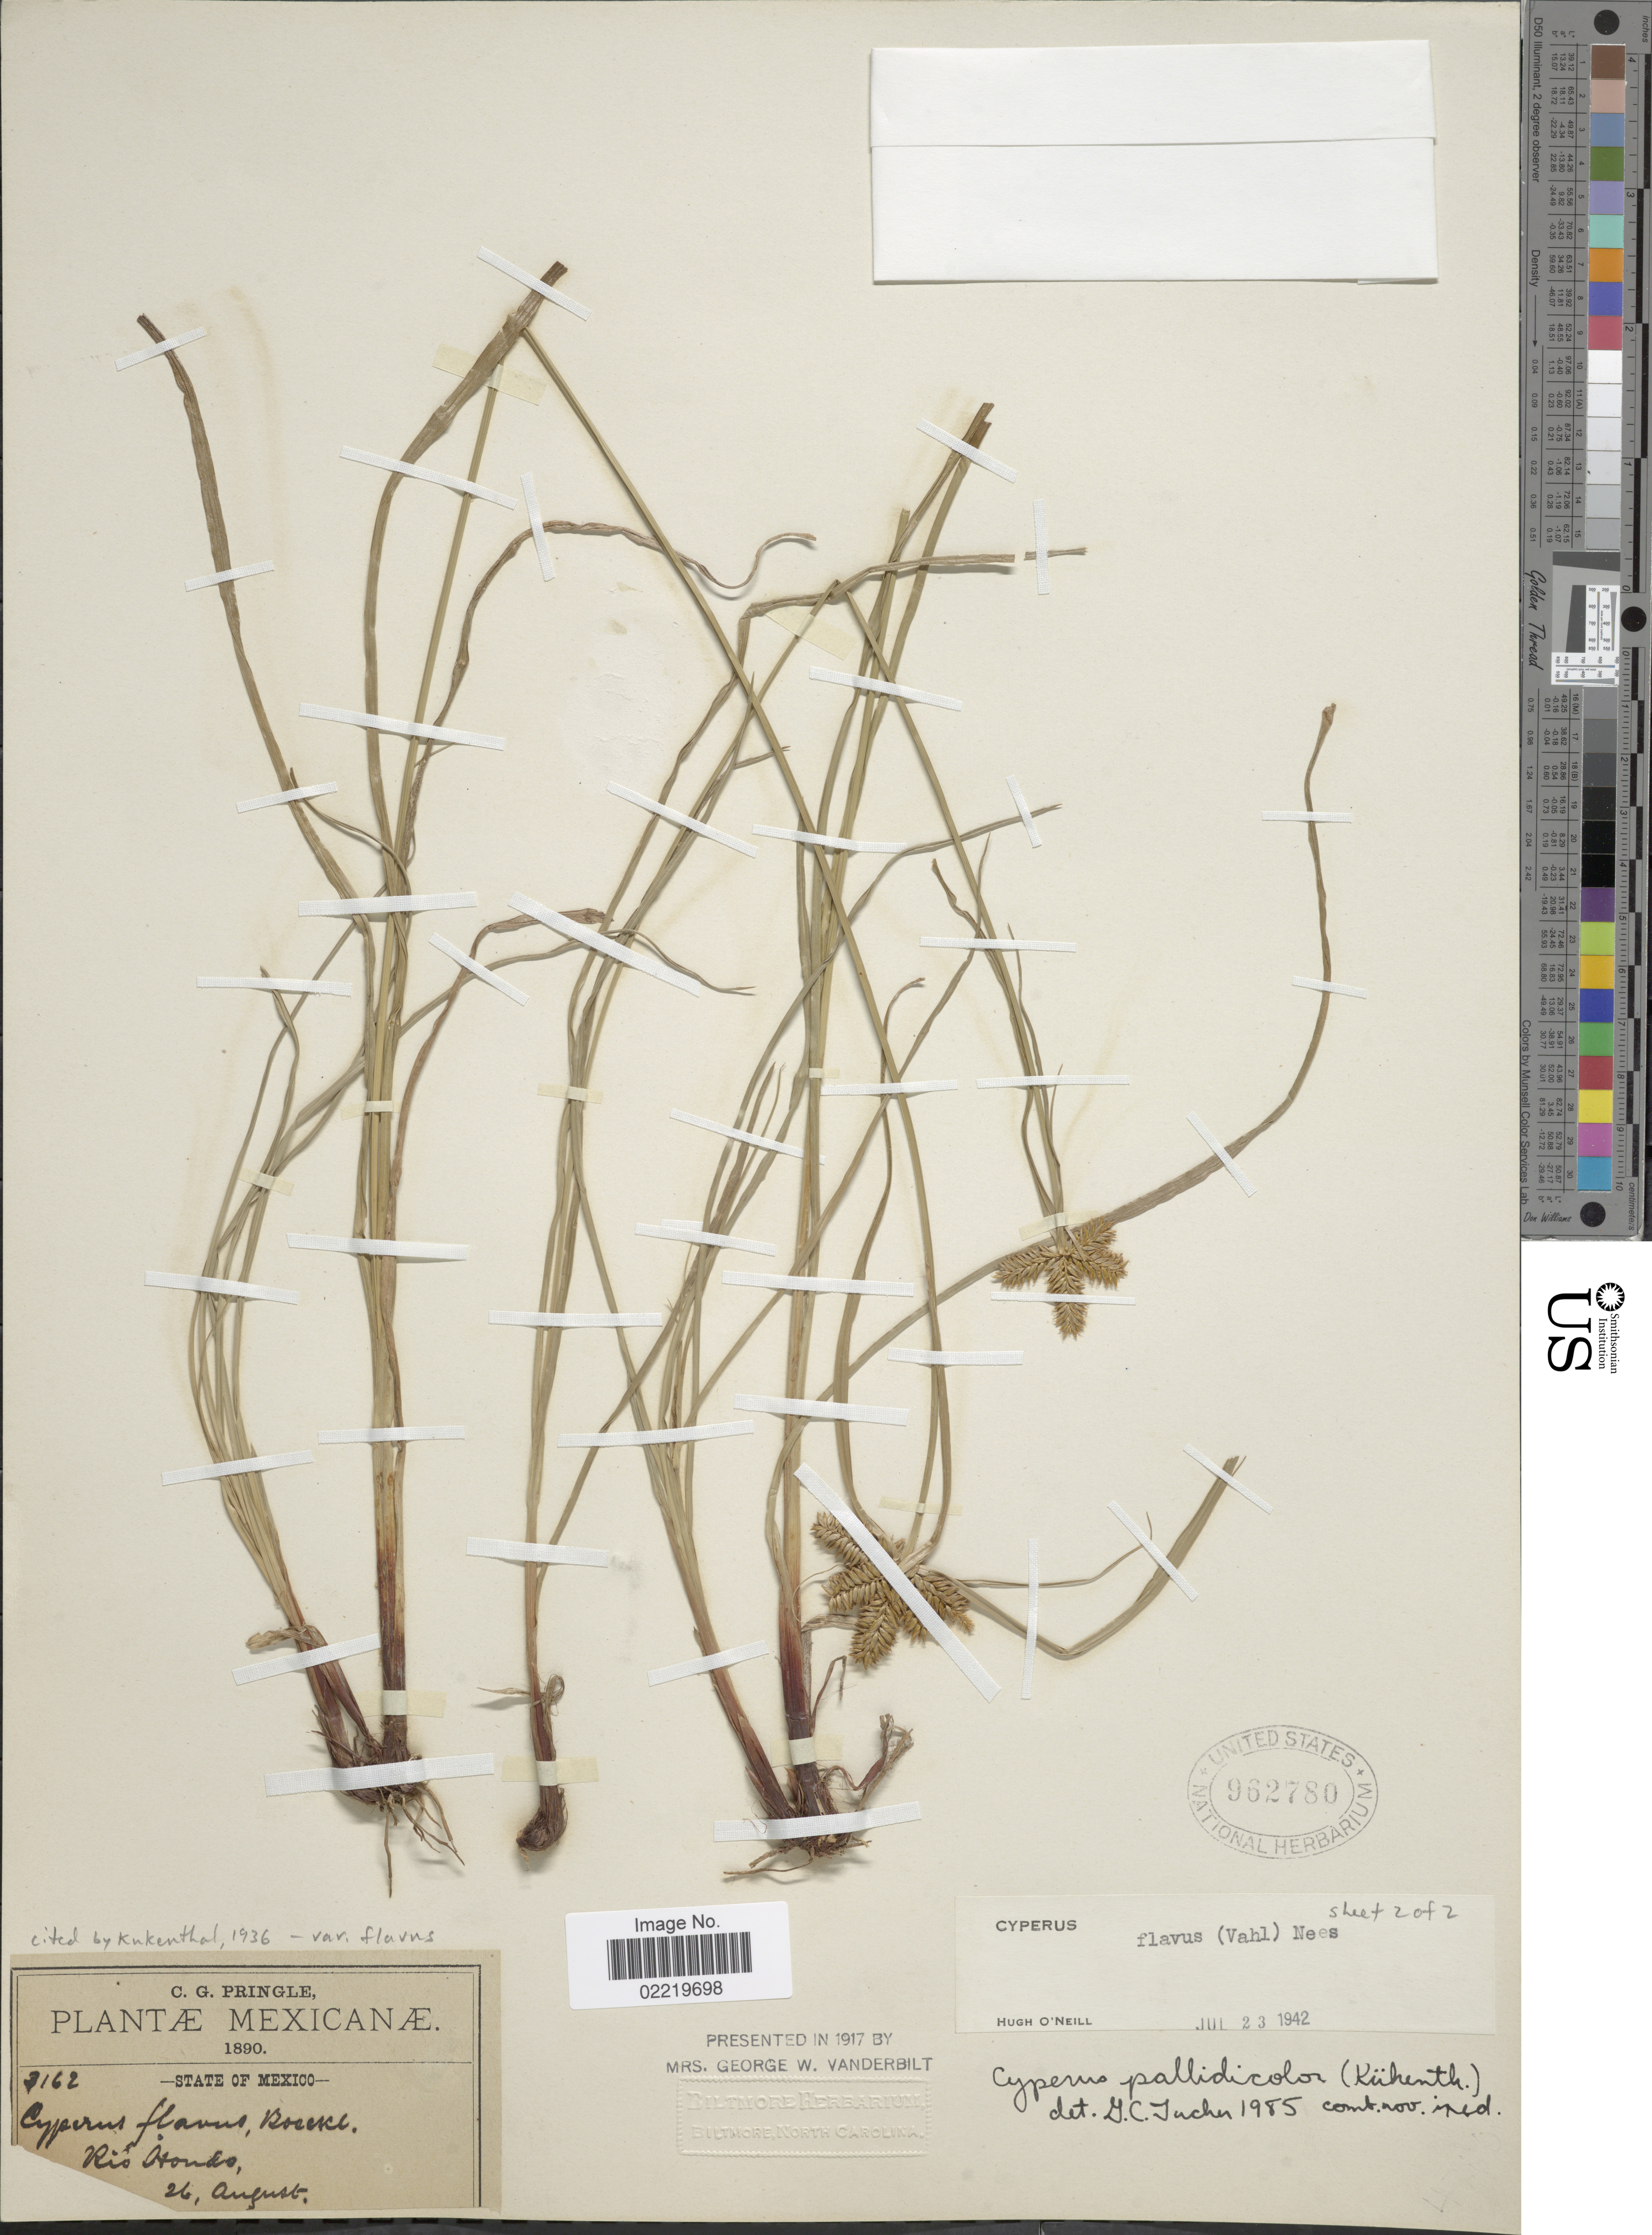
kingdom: Plantae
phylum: Tracheophyta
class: Liliopsida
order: Poales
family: Cyperaceae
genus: Cyperus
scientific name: Cyperus pallidicolor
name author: (Kük.) G.C. Tucker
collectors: C. G. Pringle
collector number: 3162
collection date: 1890-08-26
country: Mexico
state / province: México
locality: Rio Hondo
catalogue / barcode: US 962780